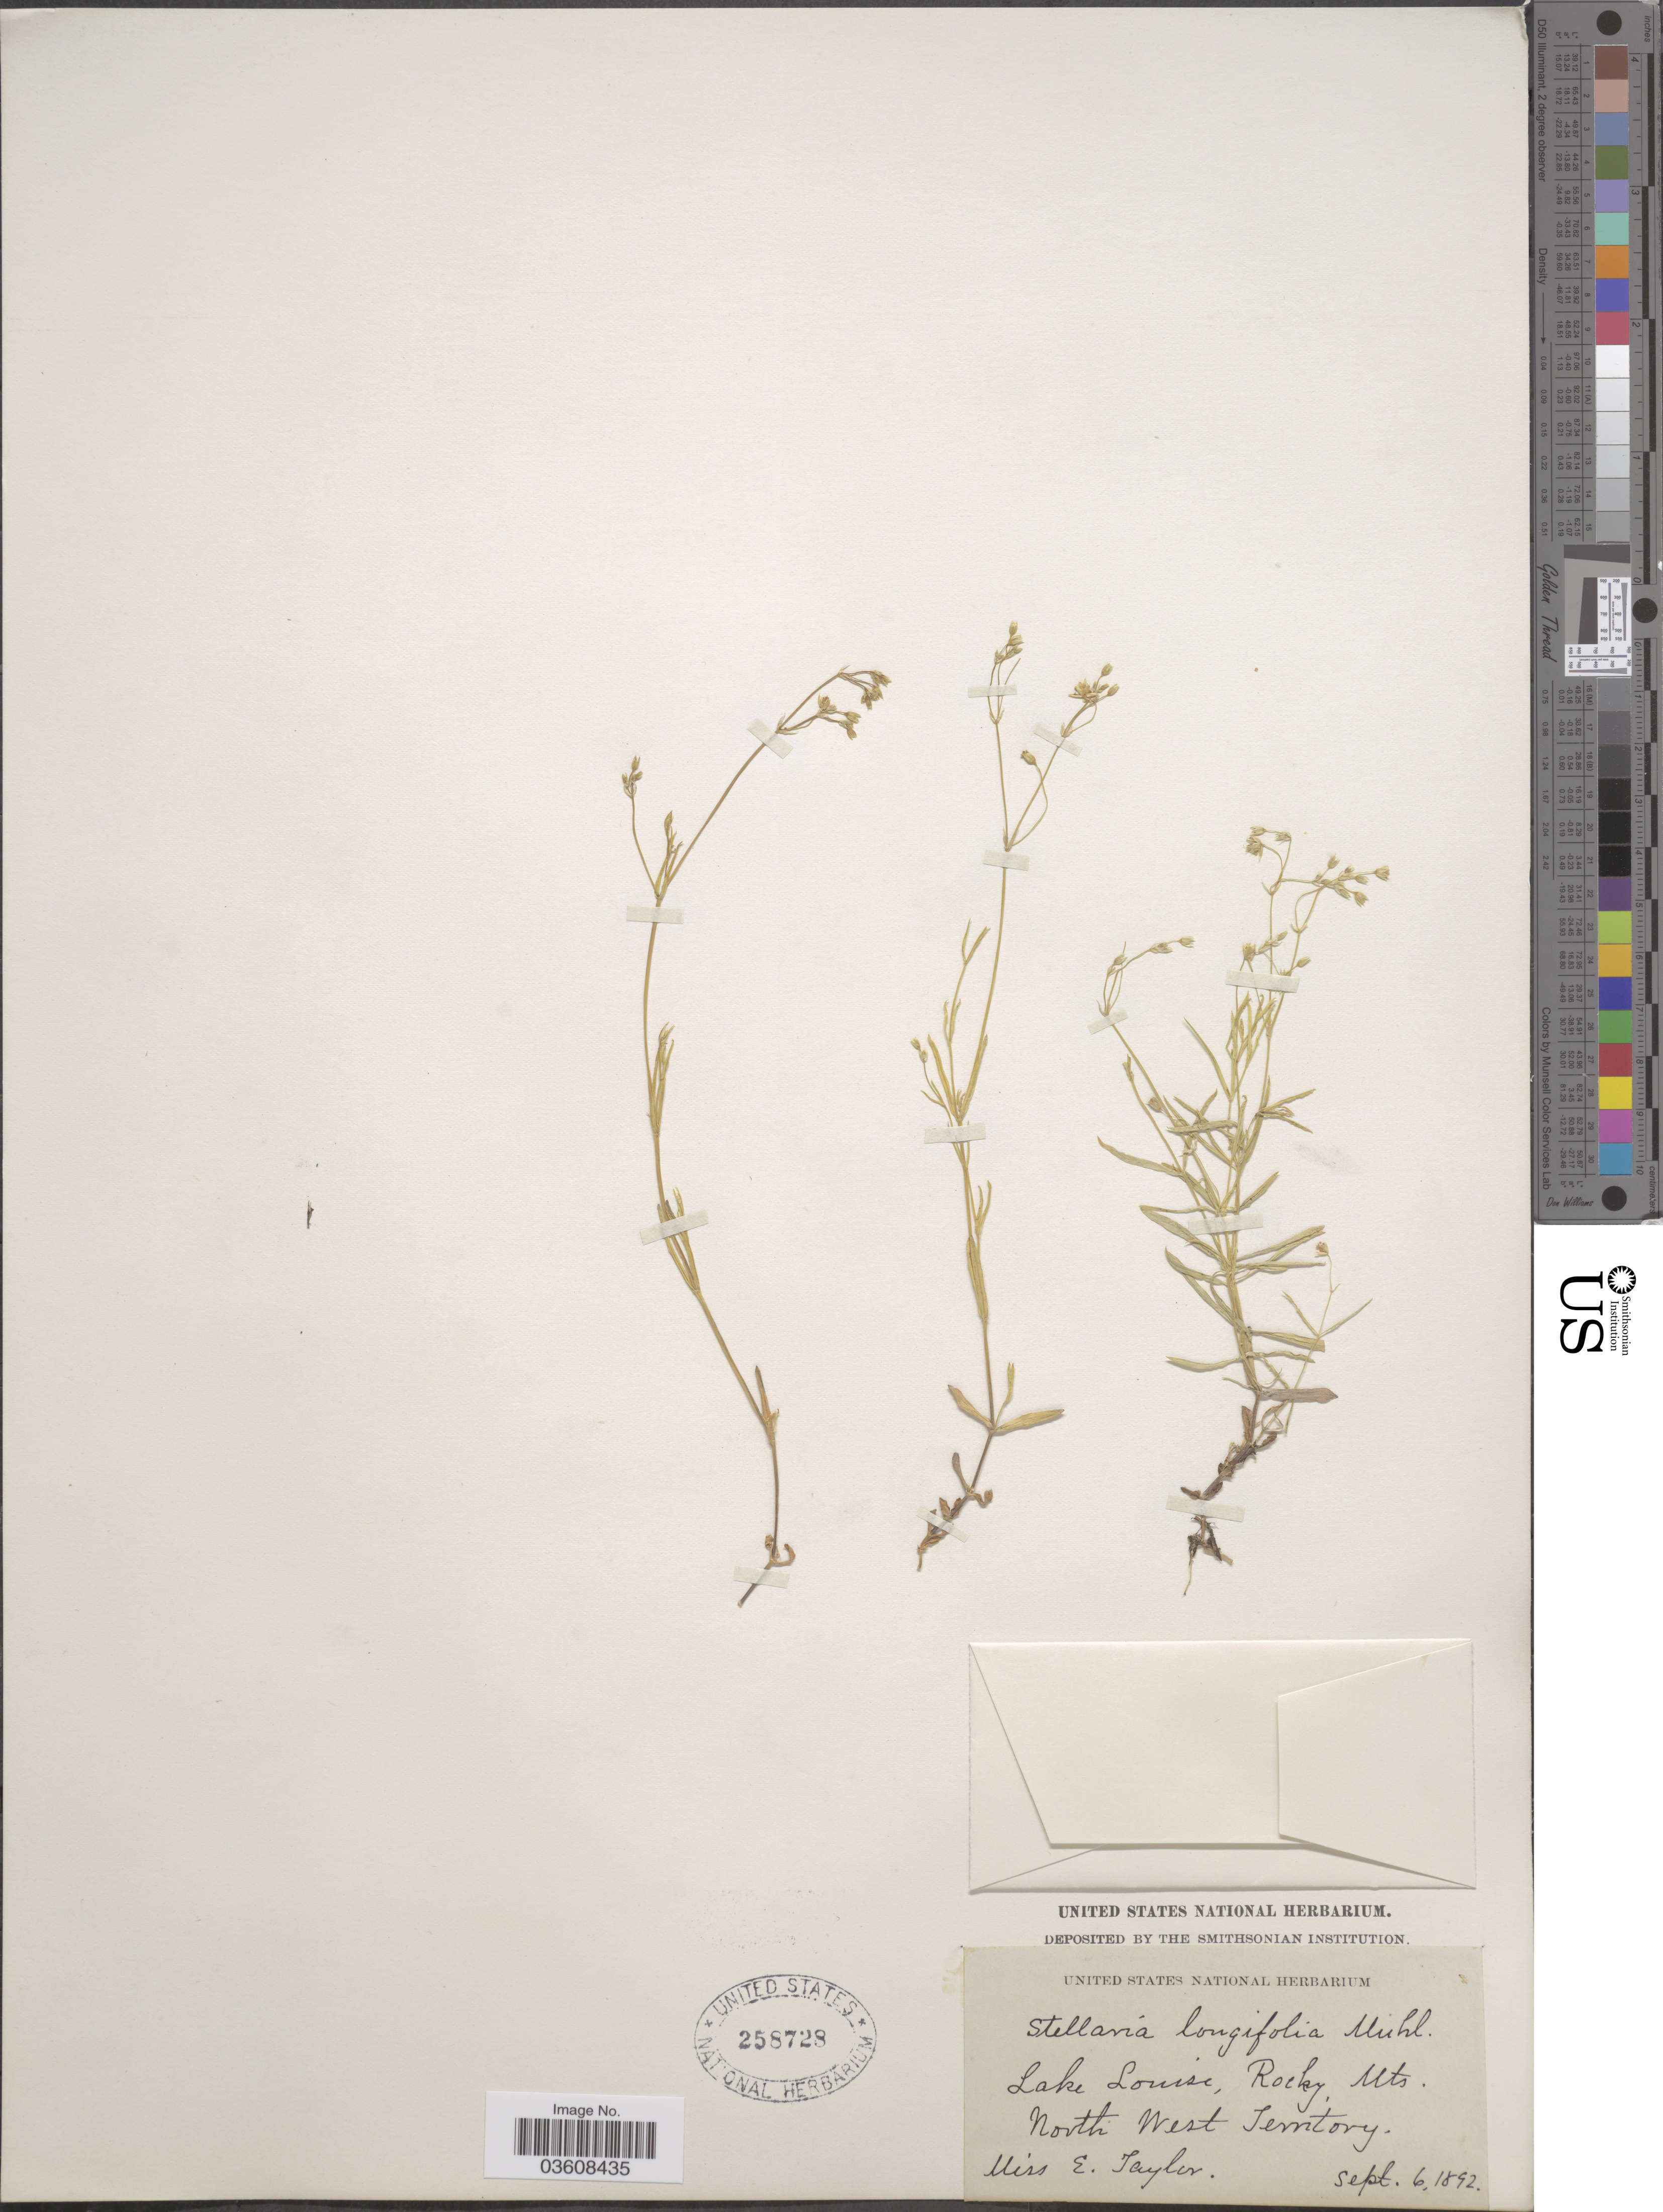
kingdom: Plantae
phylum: Tracheophyta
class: Magnoliopsida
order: Caryophyllales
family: Caryophyllaceae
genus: Stellaria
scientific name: Stellaria longifolia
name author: Muhl. ex Willd.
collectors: E. Taylor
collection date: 1892-09-06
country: Canada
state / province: Northwest Territories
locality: Lake Louise, Rocky Mts.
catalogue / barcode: US 258728